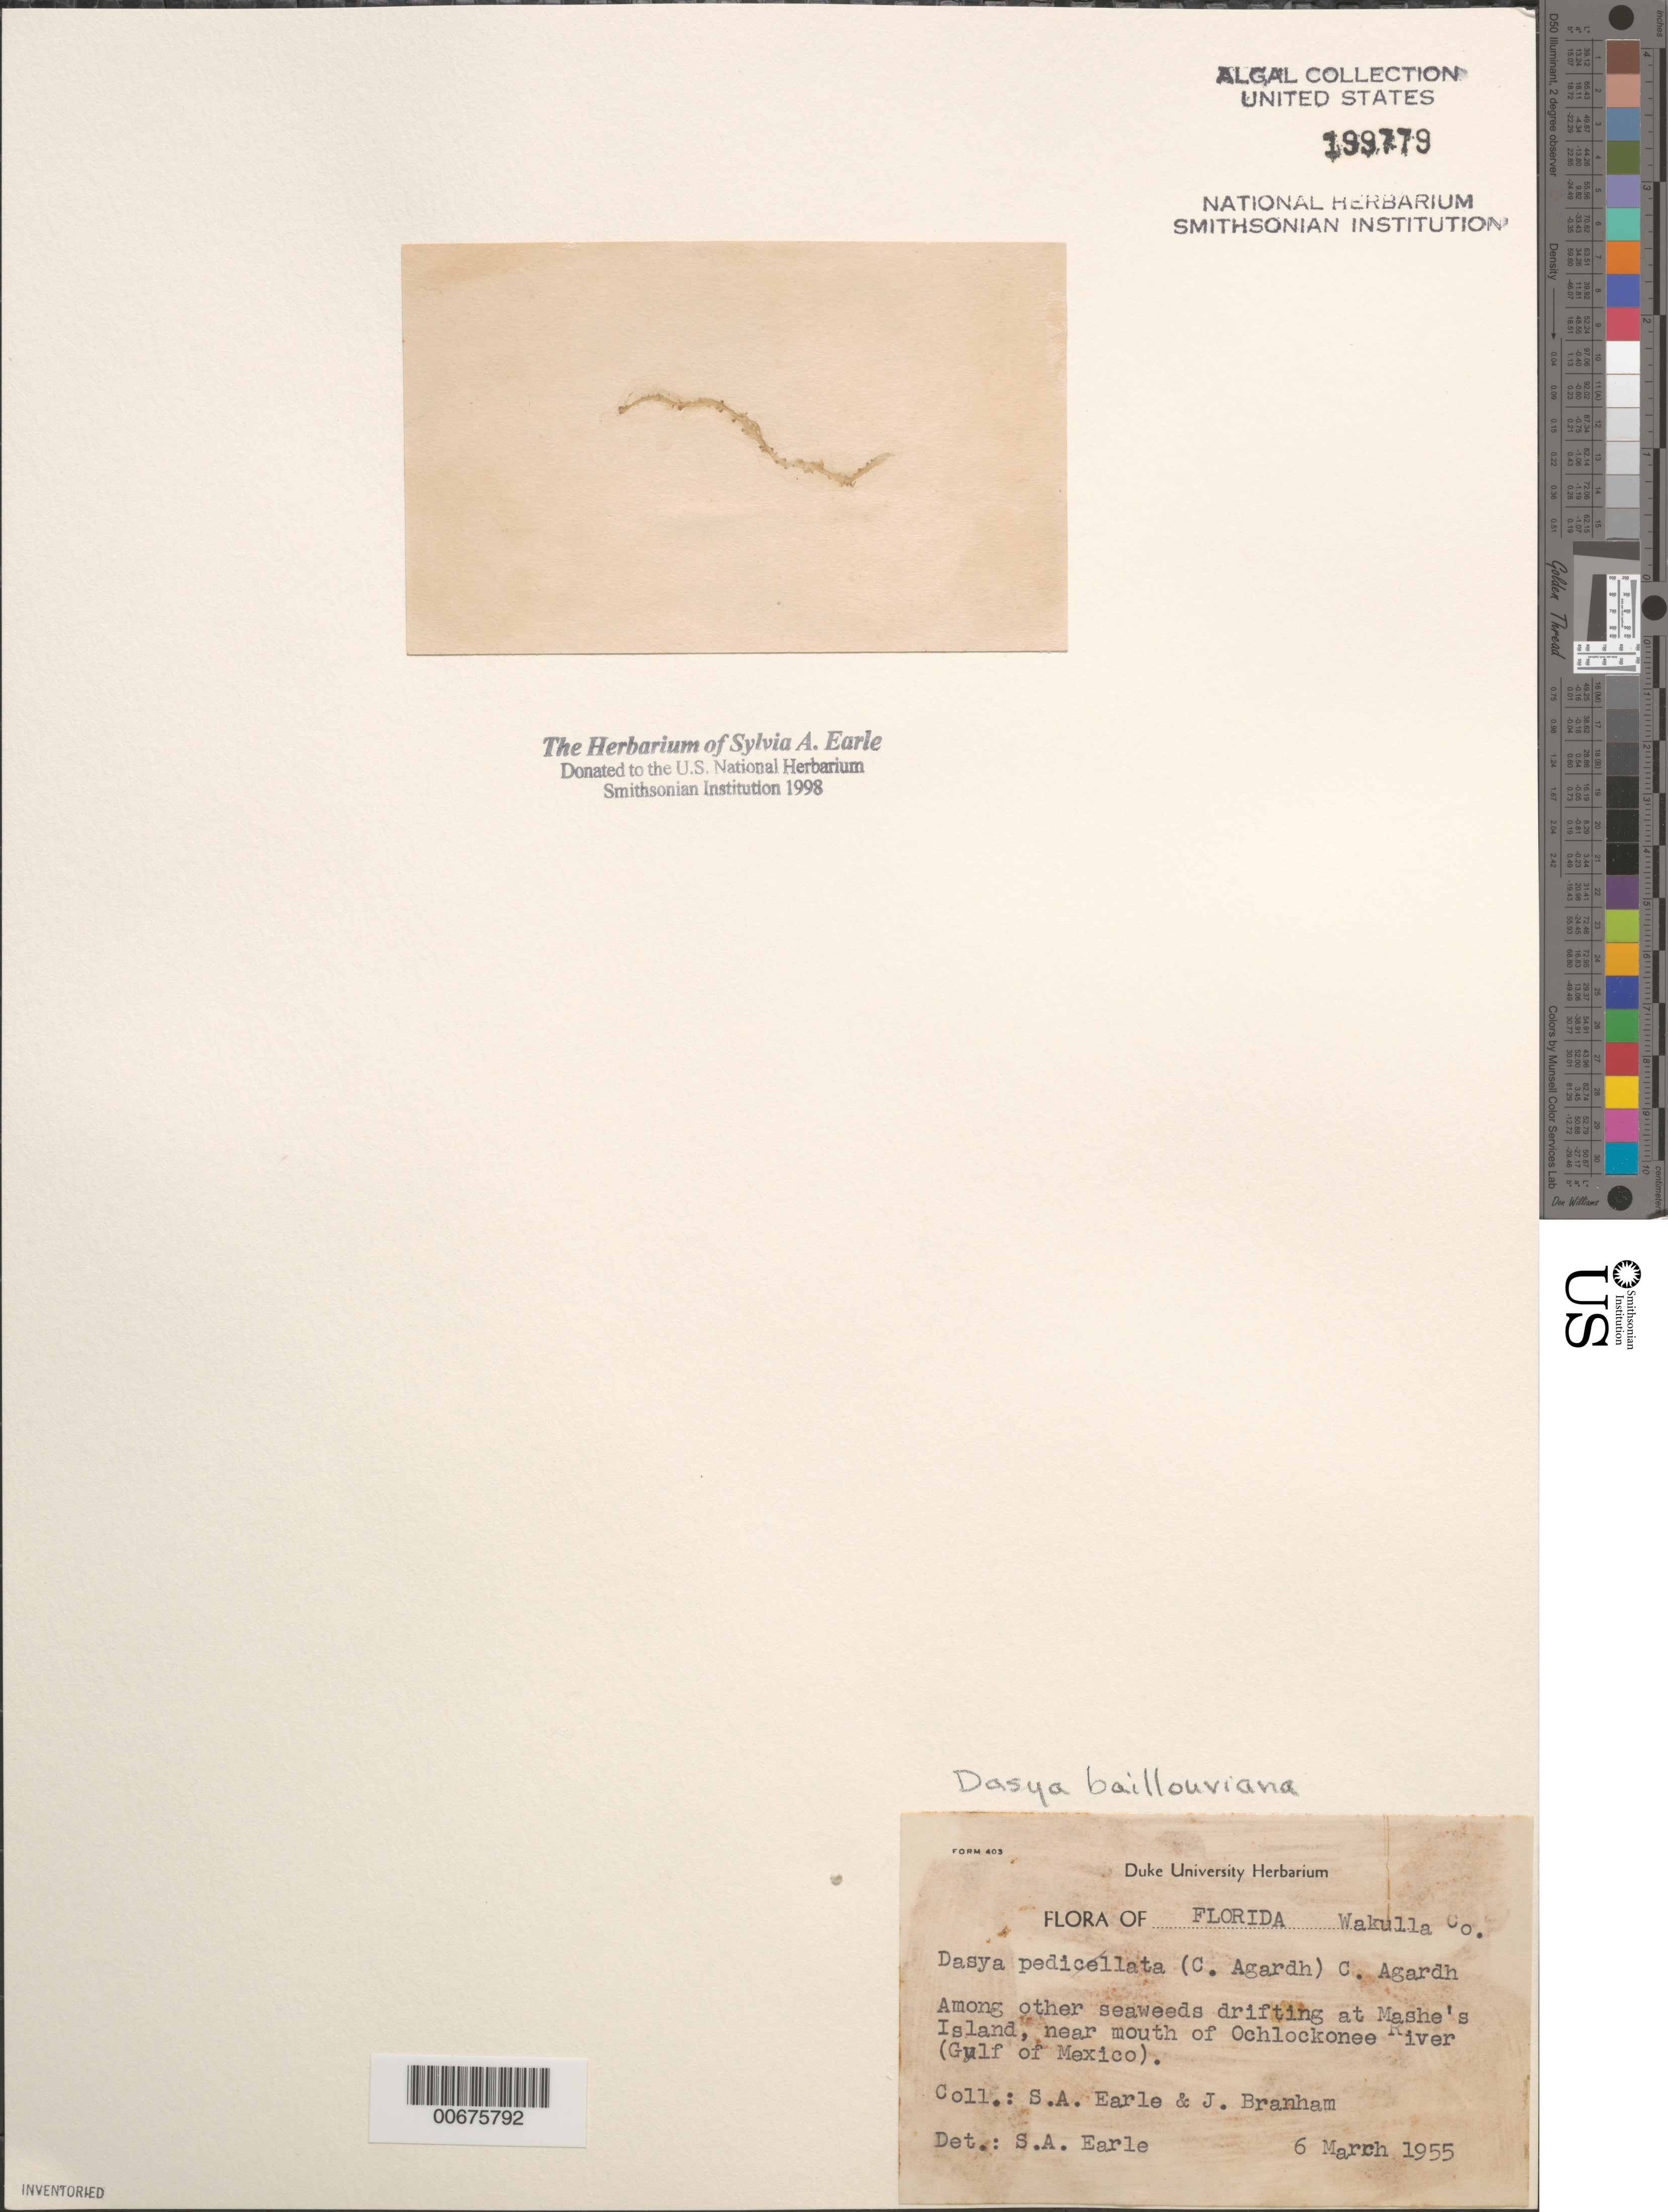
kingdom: Plantae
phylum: Rhodophyta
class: Florideophyceae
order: Ceramiales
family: Dasyaceae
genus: Dasya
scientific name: Dasya pedicellata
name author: (C. Agardh) C. Agardh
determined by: Algae name updating Project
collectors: S. A. Earle & J. Branham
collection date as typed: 06 Mar 1955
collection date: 1955-03-06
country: United States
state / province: Florida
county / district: Wakulla County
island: Mashes Island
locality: Gulf of Mexico, near Ochlockonee River mouth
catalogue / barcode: US 199779